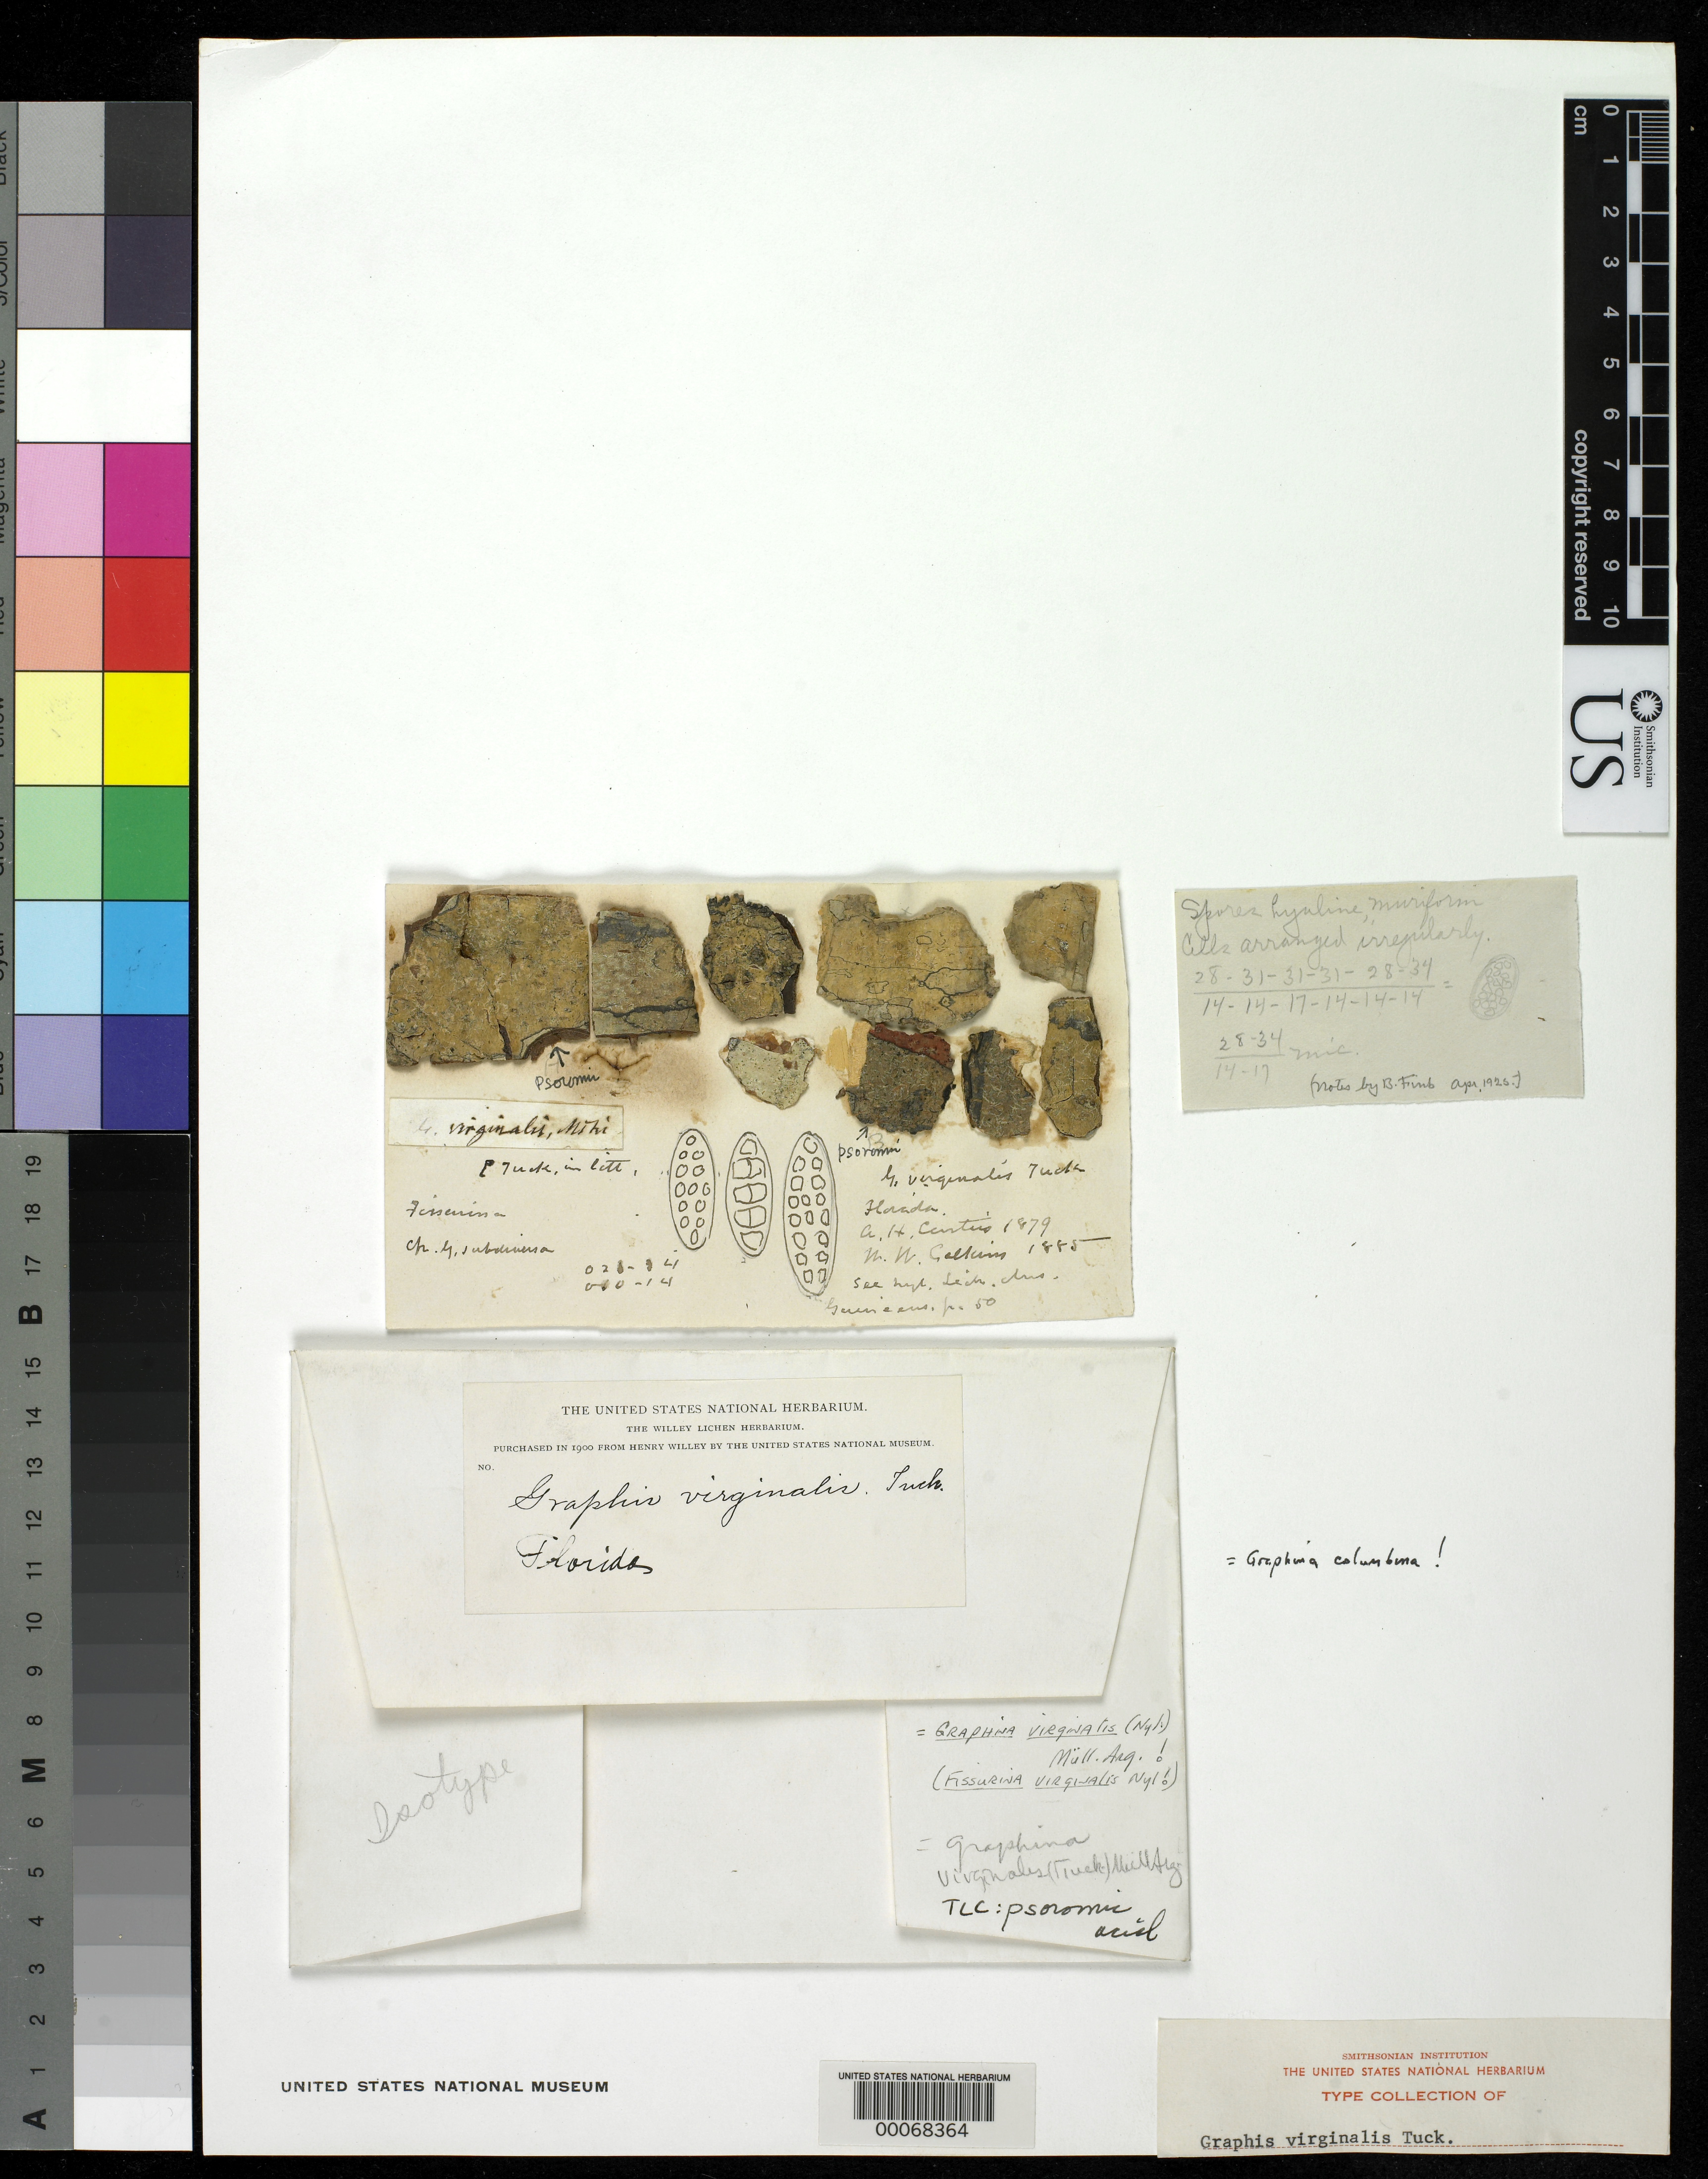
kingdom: Fungi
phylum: Ascomycota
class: Lecanoromycetes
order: Ostropales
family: Graphidaceae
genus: Graphis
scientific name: Graphis virginalis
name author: Tuck. ex Eckfeldt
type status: Isotype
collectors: W. Calkins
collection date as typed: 1885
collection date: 1885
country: United States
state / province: Florida